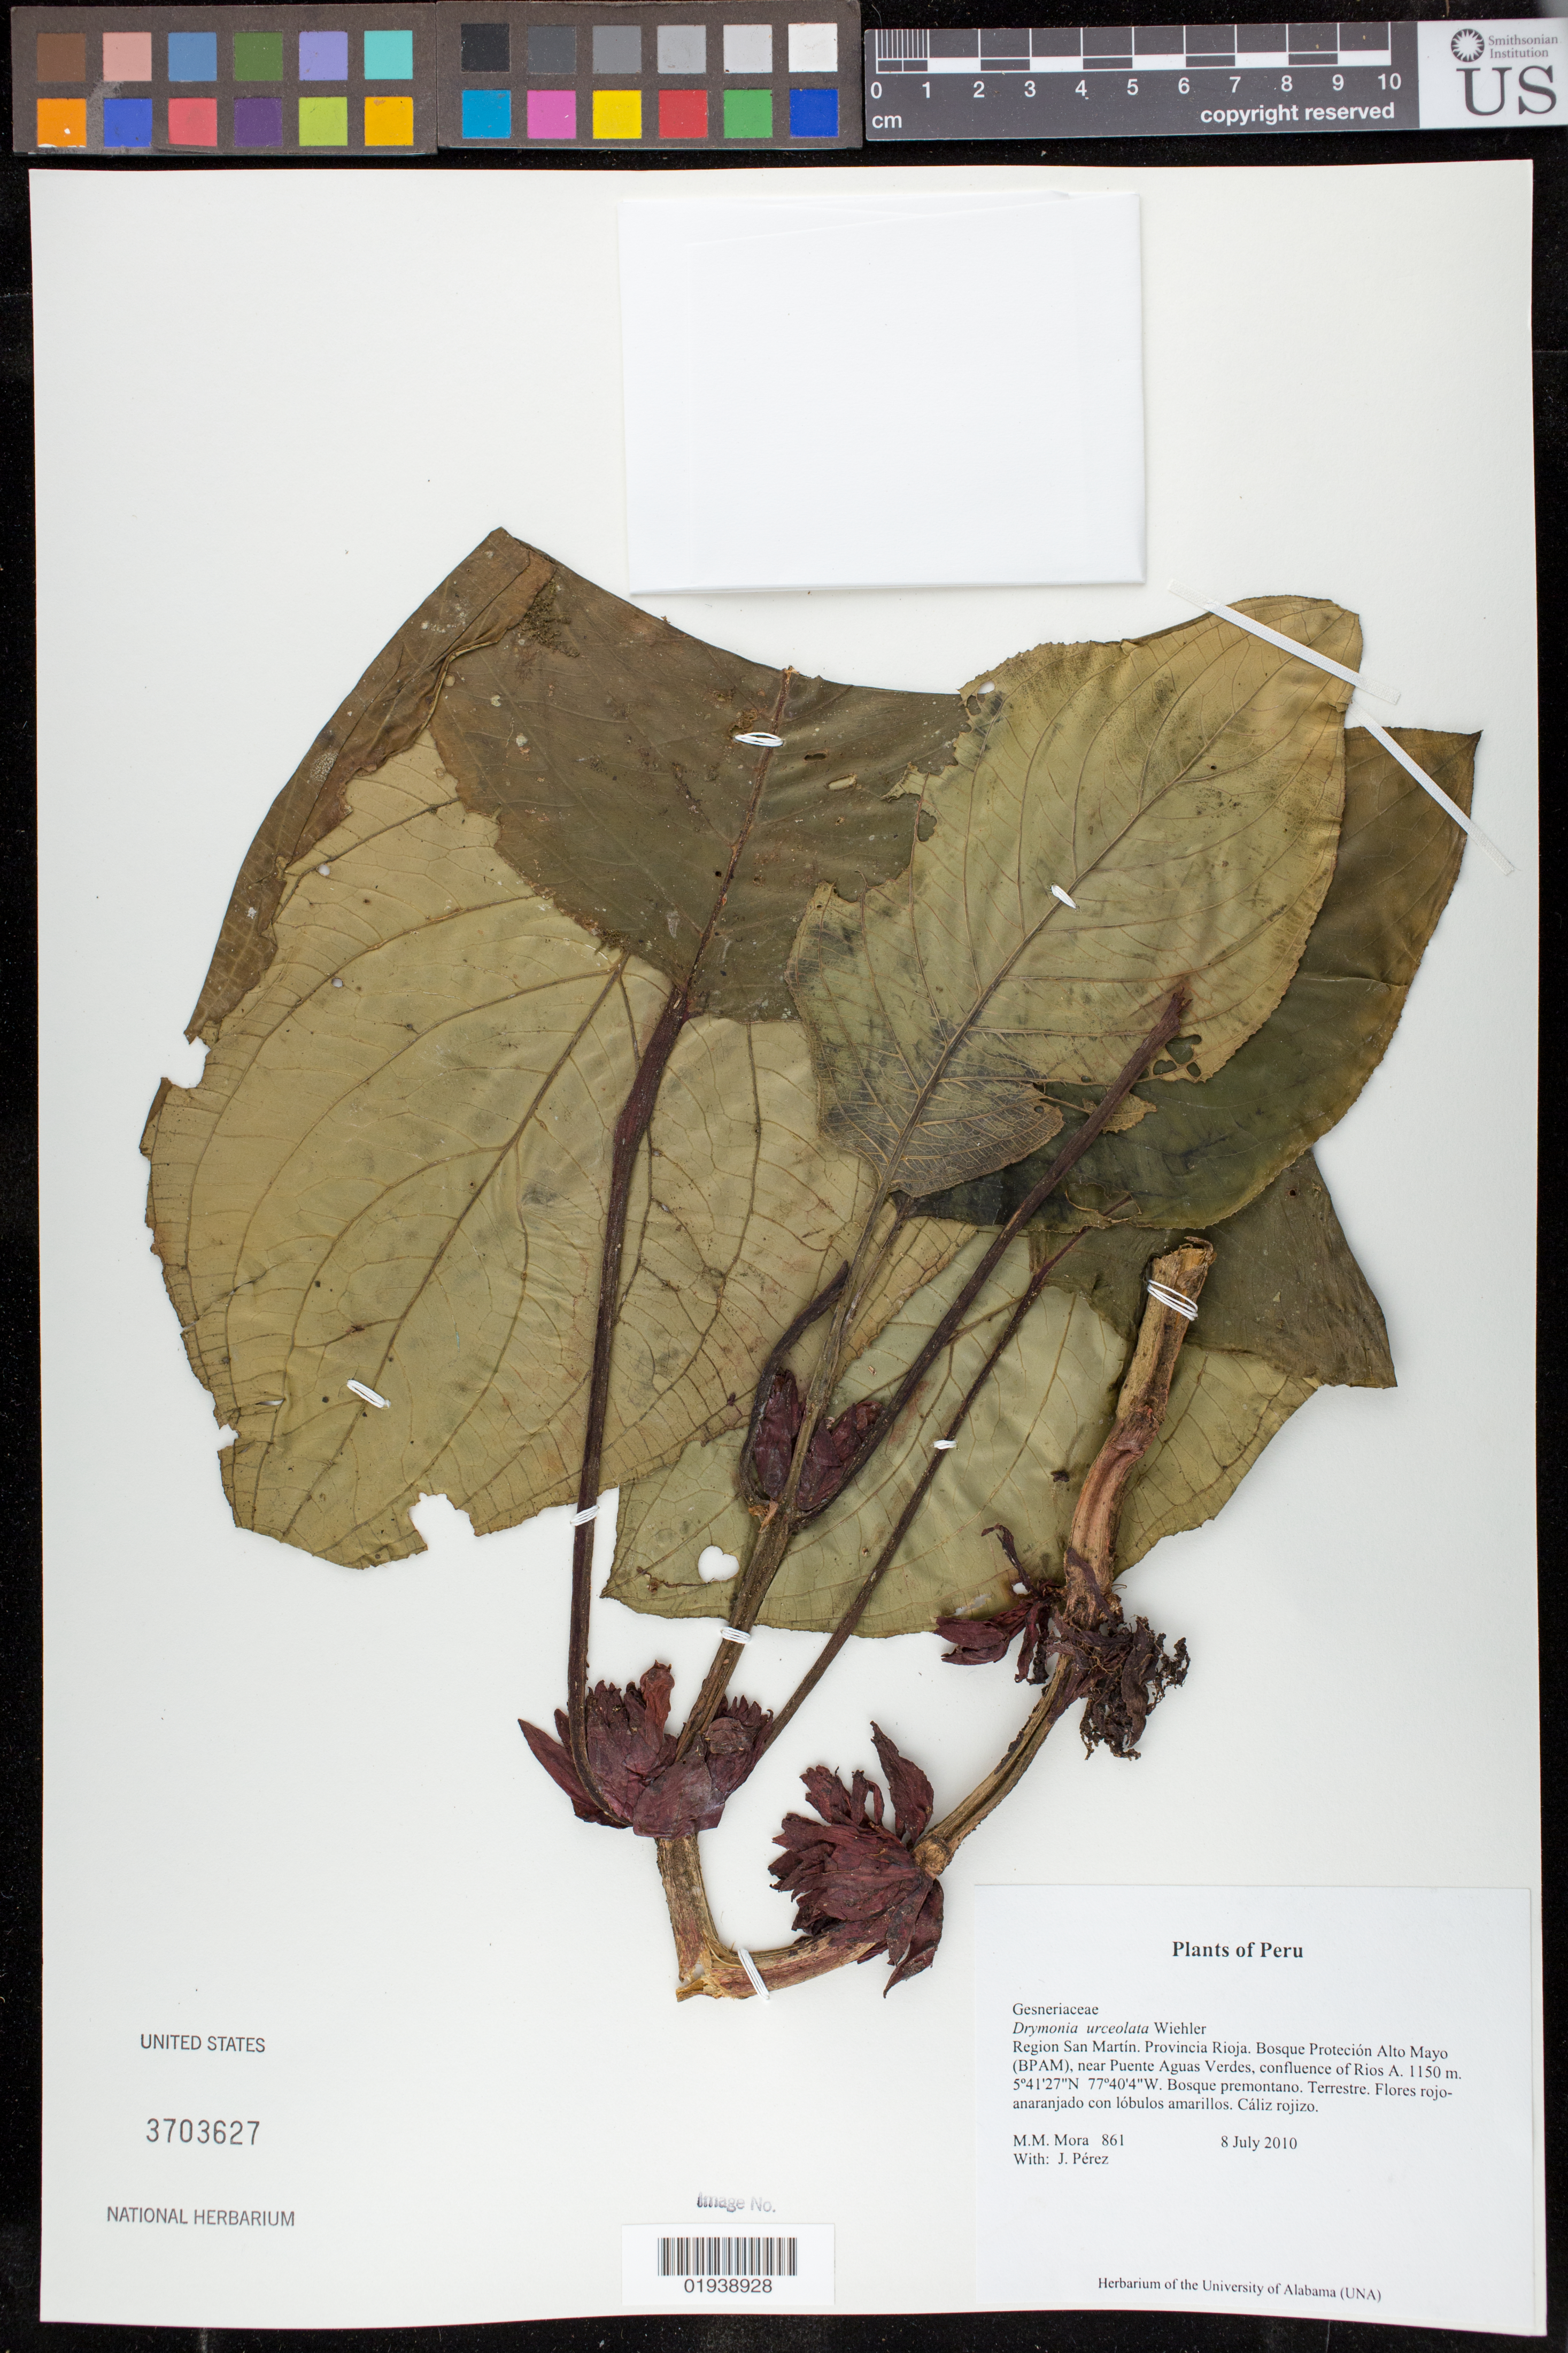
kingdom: Plantae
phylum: Tracheophyta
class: Magnoliopsida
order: Lamiales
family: Gesneriaceae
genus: Drymonia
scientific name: Drymonia urceolata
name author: Wiehler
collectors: M. M. Mora & J. Perez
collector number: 861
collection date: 2010-07-08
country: Peru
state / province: San Martín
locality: Provincia Rioja. Bosque Protecion Alto Mayo (BPAM) near Puente Aguas Verdes, confluence of Rios A.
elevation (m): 1150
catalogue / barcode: US 3703627